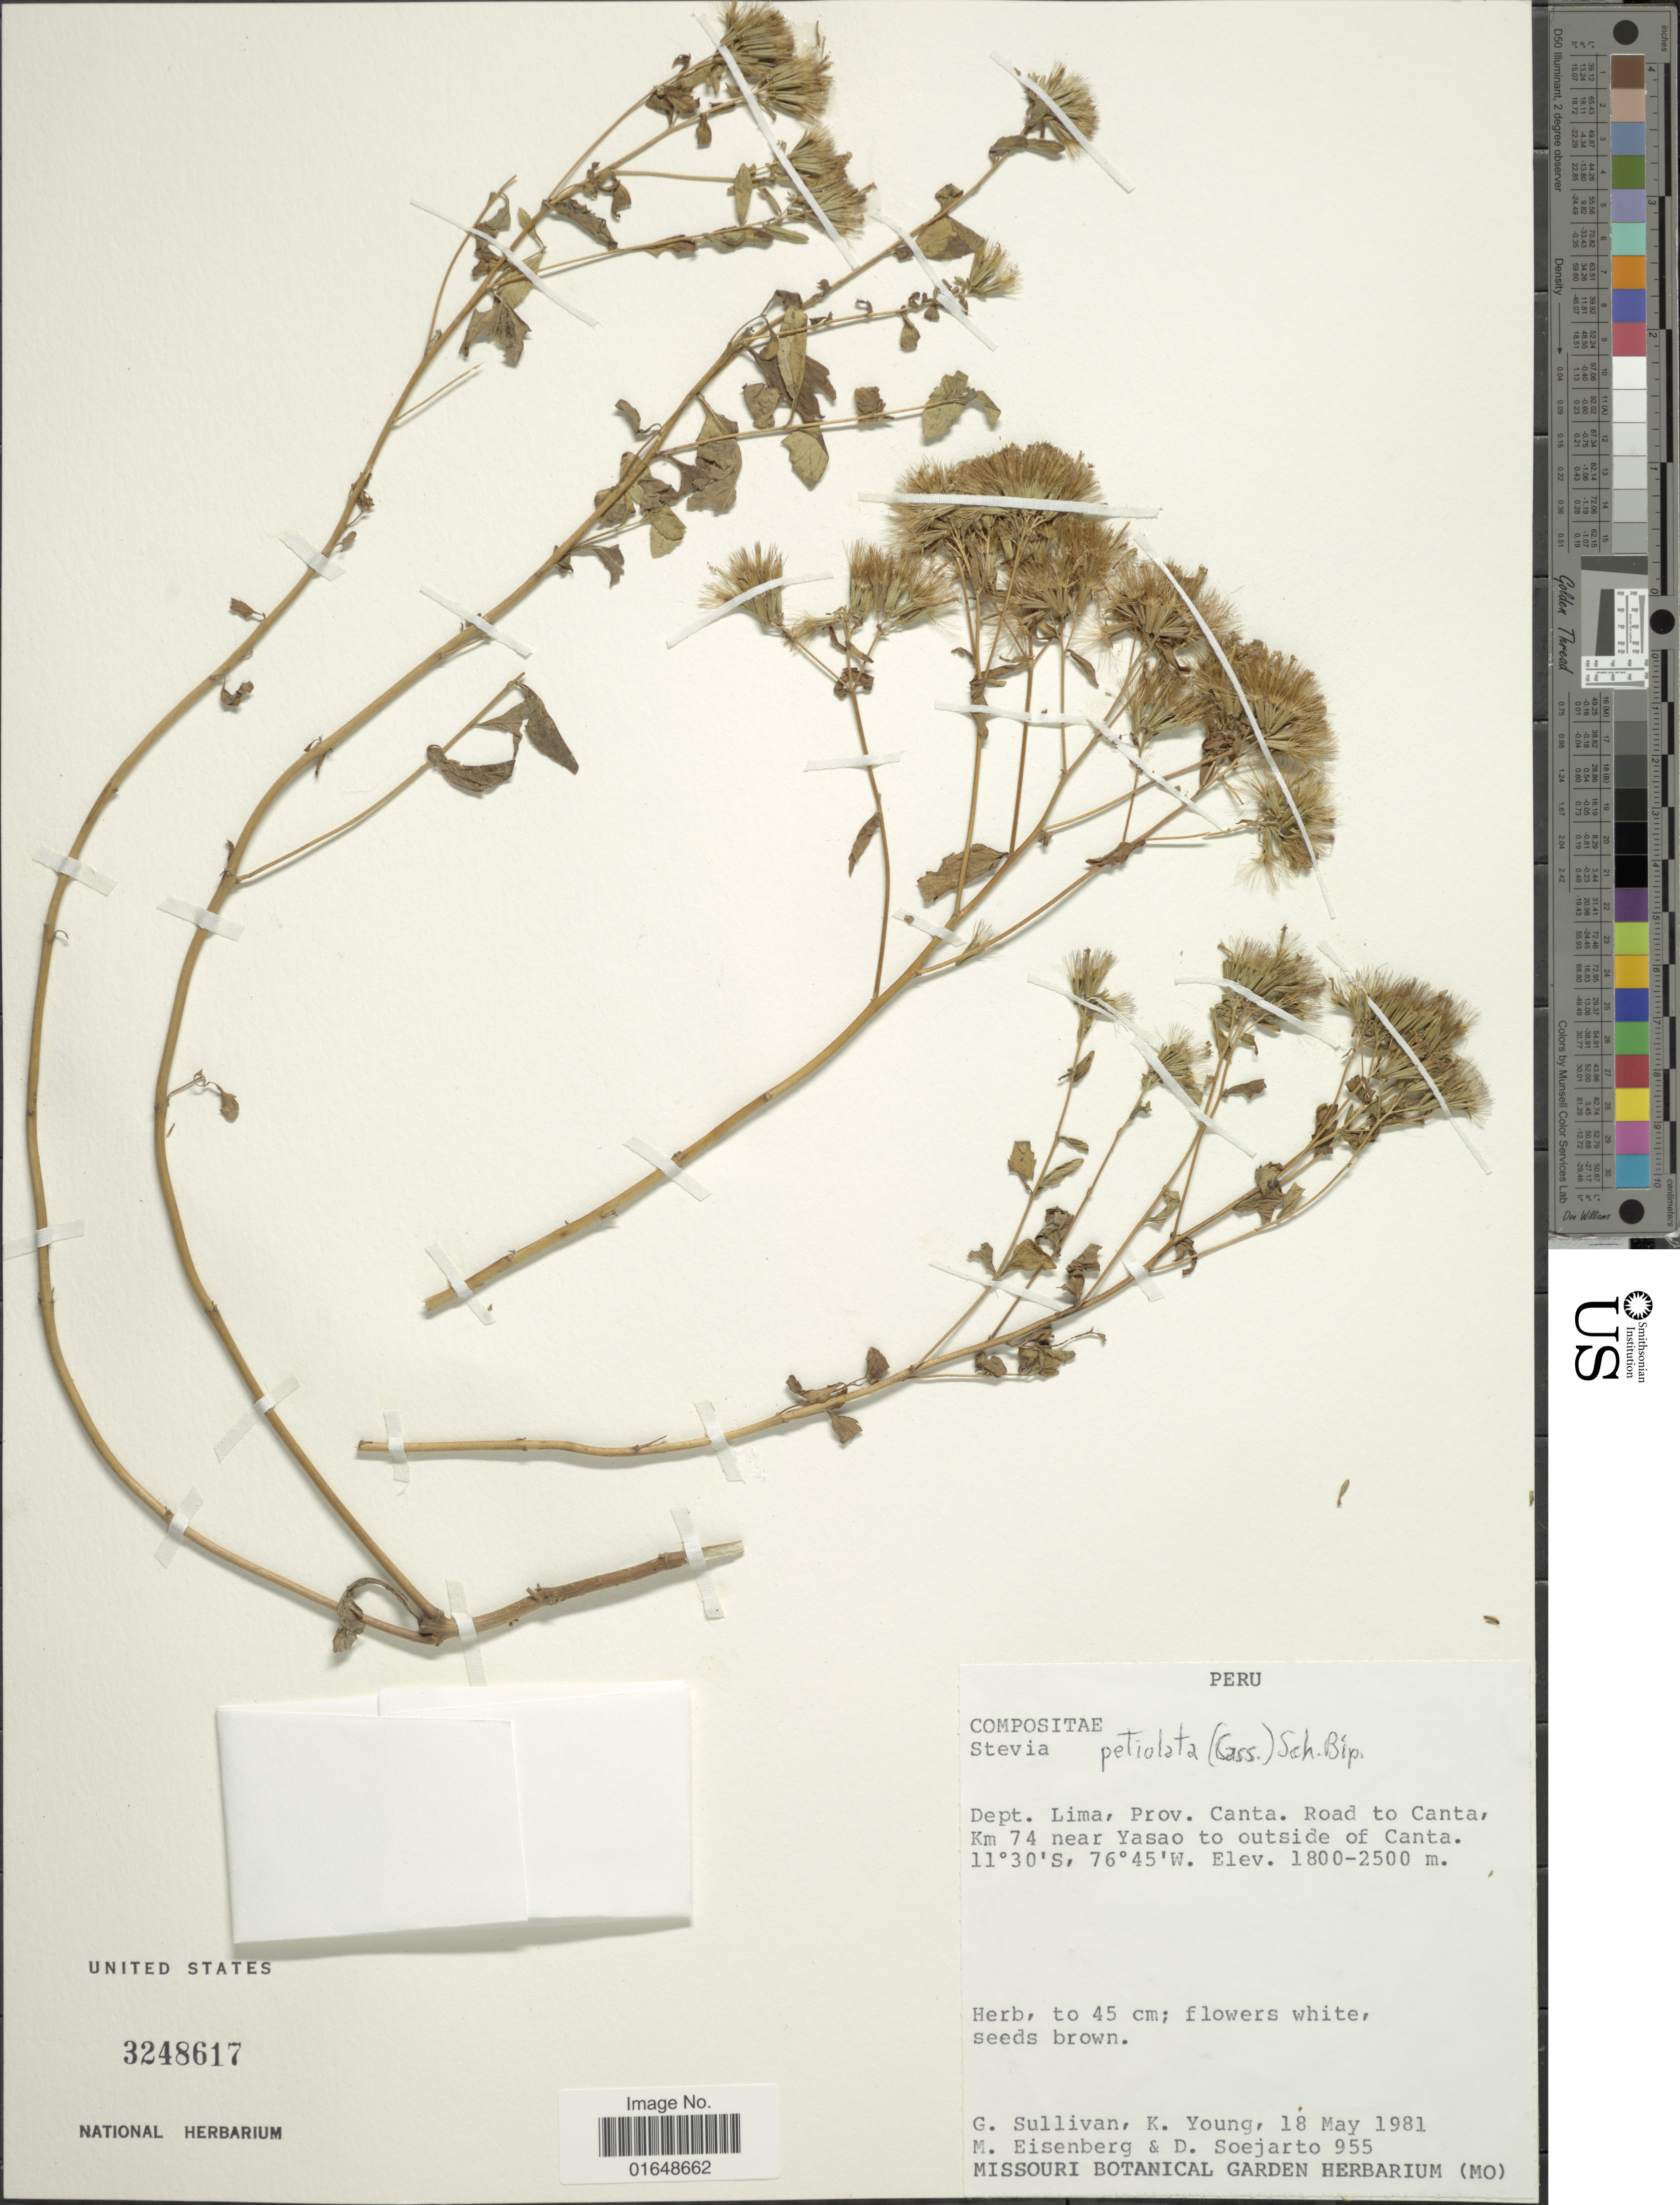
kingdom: Plantae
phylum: Tracheophyta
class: Magnoliopsida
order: Asterales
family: Asteraceae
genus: Stevia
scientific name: Stevia petiolata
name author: (Cass.) Sch. Bip. in Klotzsch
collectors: G. Sullivan, K. Young, M. Eisenberg & D. Soejarto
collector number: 955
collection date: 1981-05-18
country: Peru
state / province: Lima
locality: Dept. Lima, Prov. Canta. Road to Canta, Km 74 near Yasao to outside of Canta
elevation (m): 1800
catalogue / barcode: US 3248617